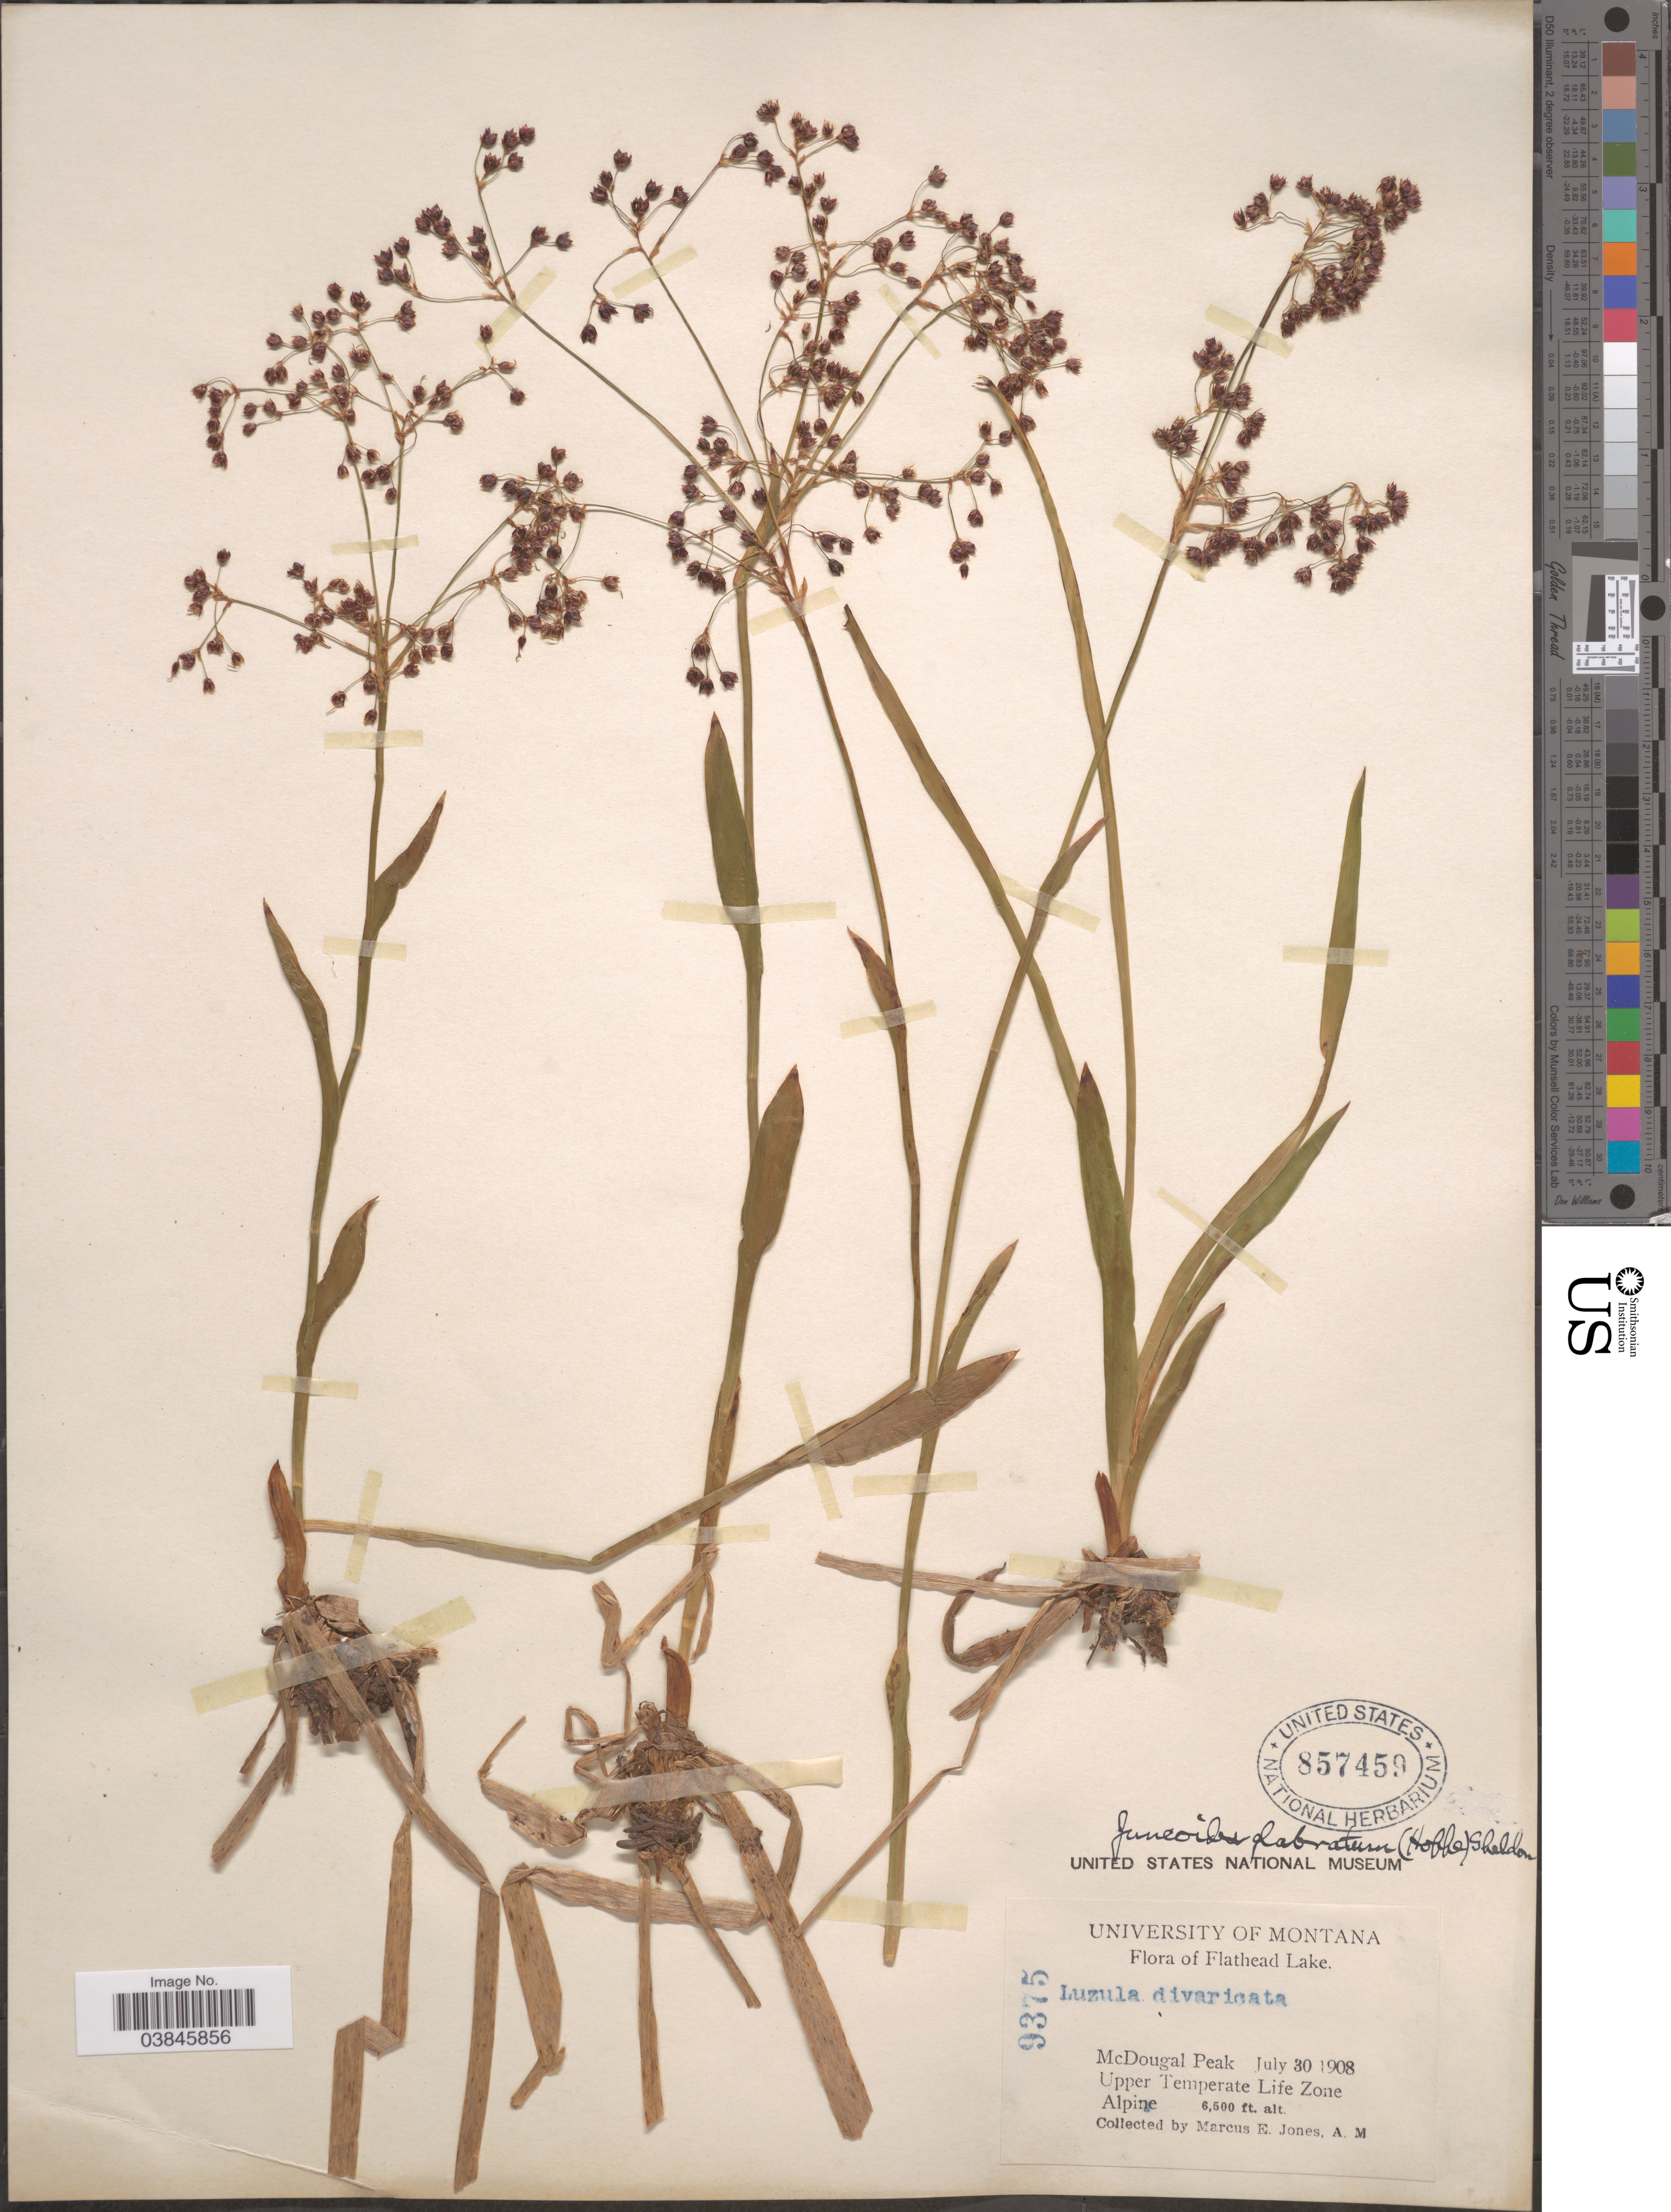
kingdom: Plantae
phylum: Tracheophyta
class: Liliopsida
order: Poales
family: Juncaceae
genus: Luzula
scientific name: Luzula glabrata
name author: (Hoppe) Desv.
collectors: M. E. Jones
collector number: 9375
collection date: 1908-07-30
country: United States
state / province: Montana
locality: Flathead Lake. McDougal Peak. Upper Temperate Life Zone.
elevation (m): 1981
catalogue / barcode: US 857459